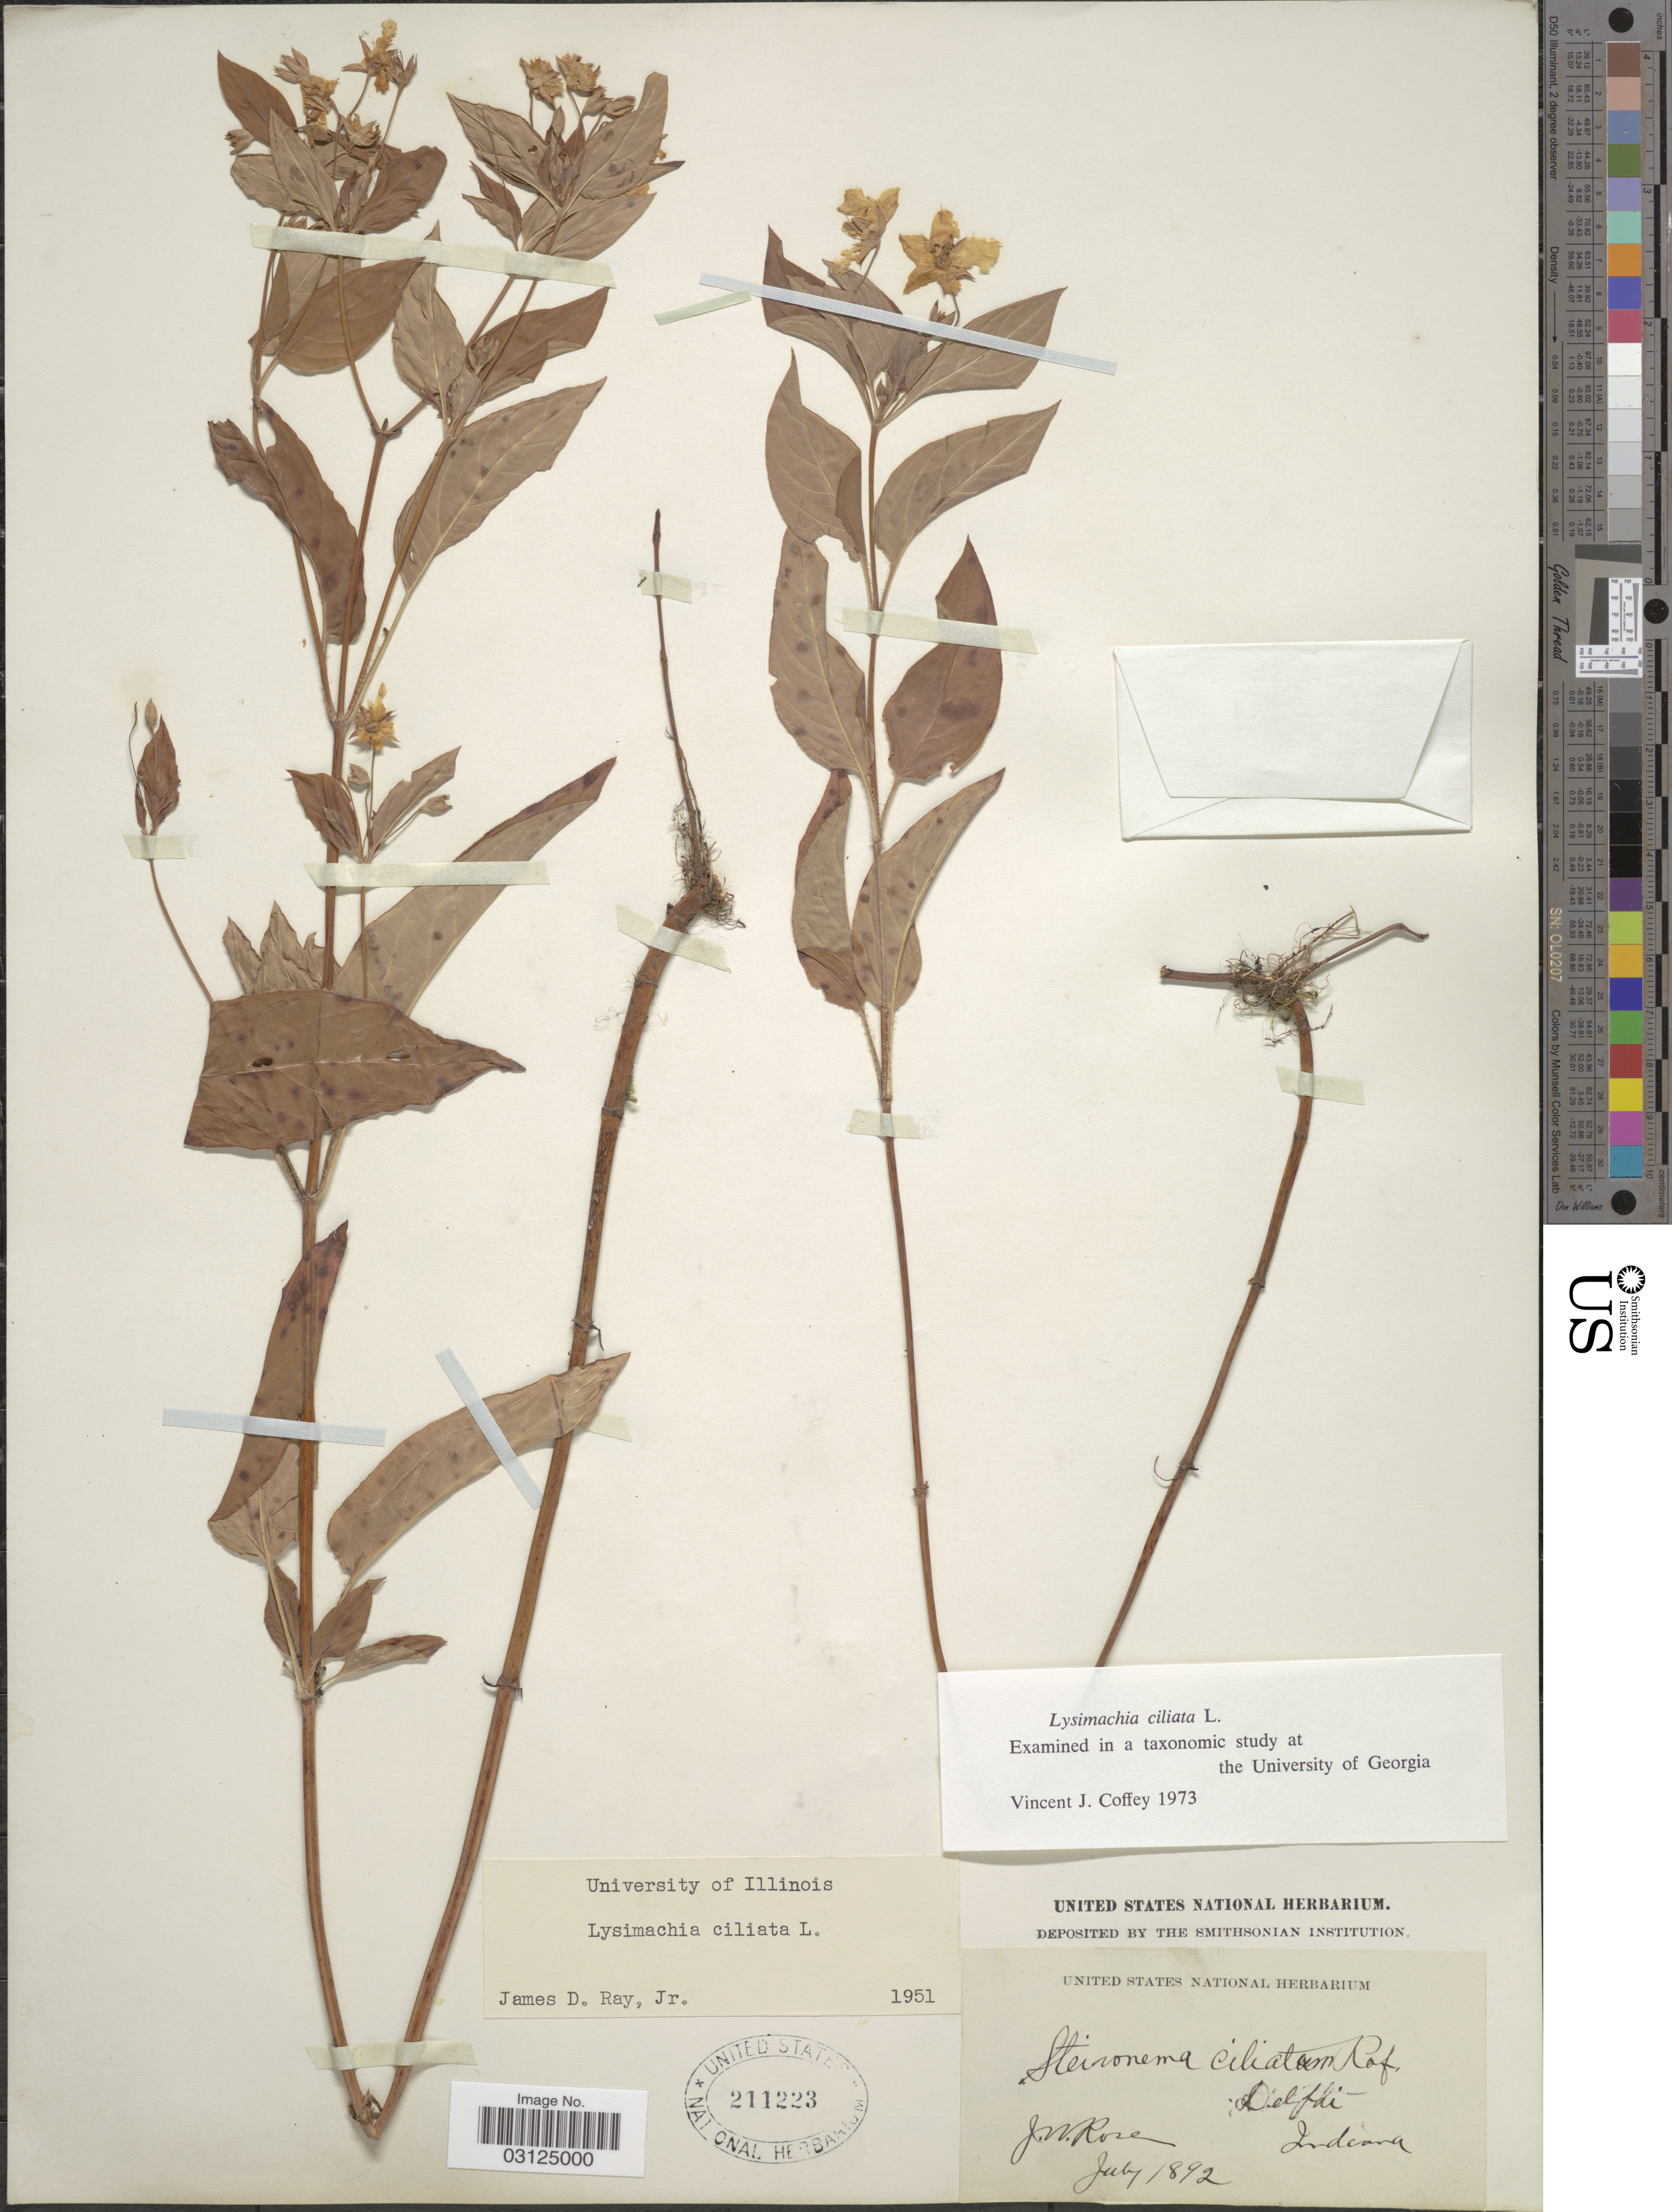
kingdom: Plantae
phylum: Tracheophyta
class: Magnoliopsida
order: Ericales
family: Primulaceae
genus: Lysimachia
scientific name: Lysimachia ciliata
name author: L.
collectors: J. N. Rose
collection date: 1892-07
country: United States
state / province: Indiana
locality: Delphi.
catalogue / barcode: US 211223